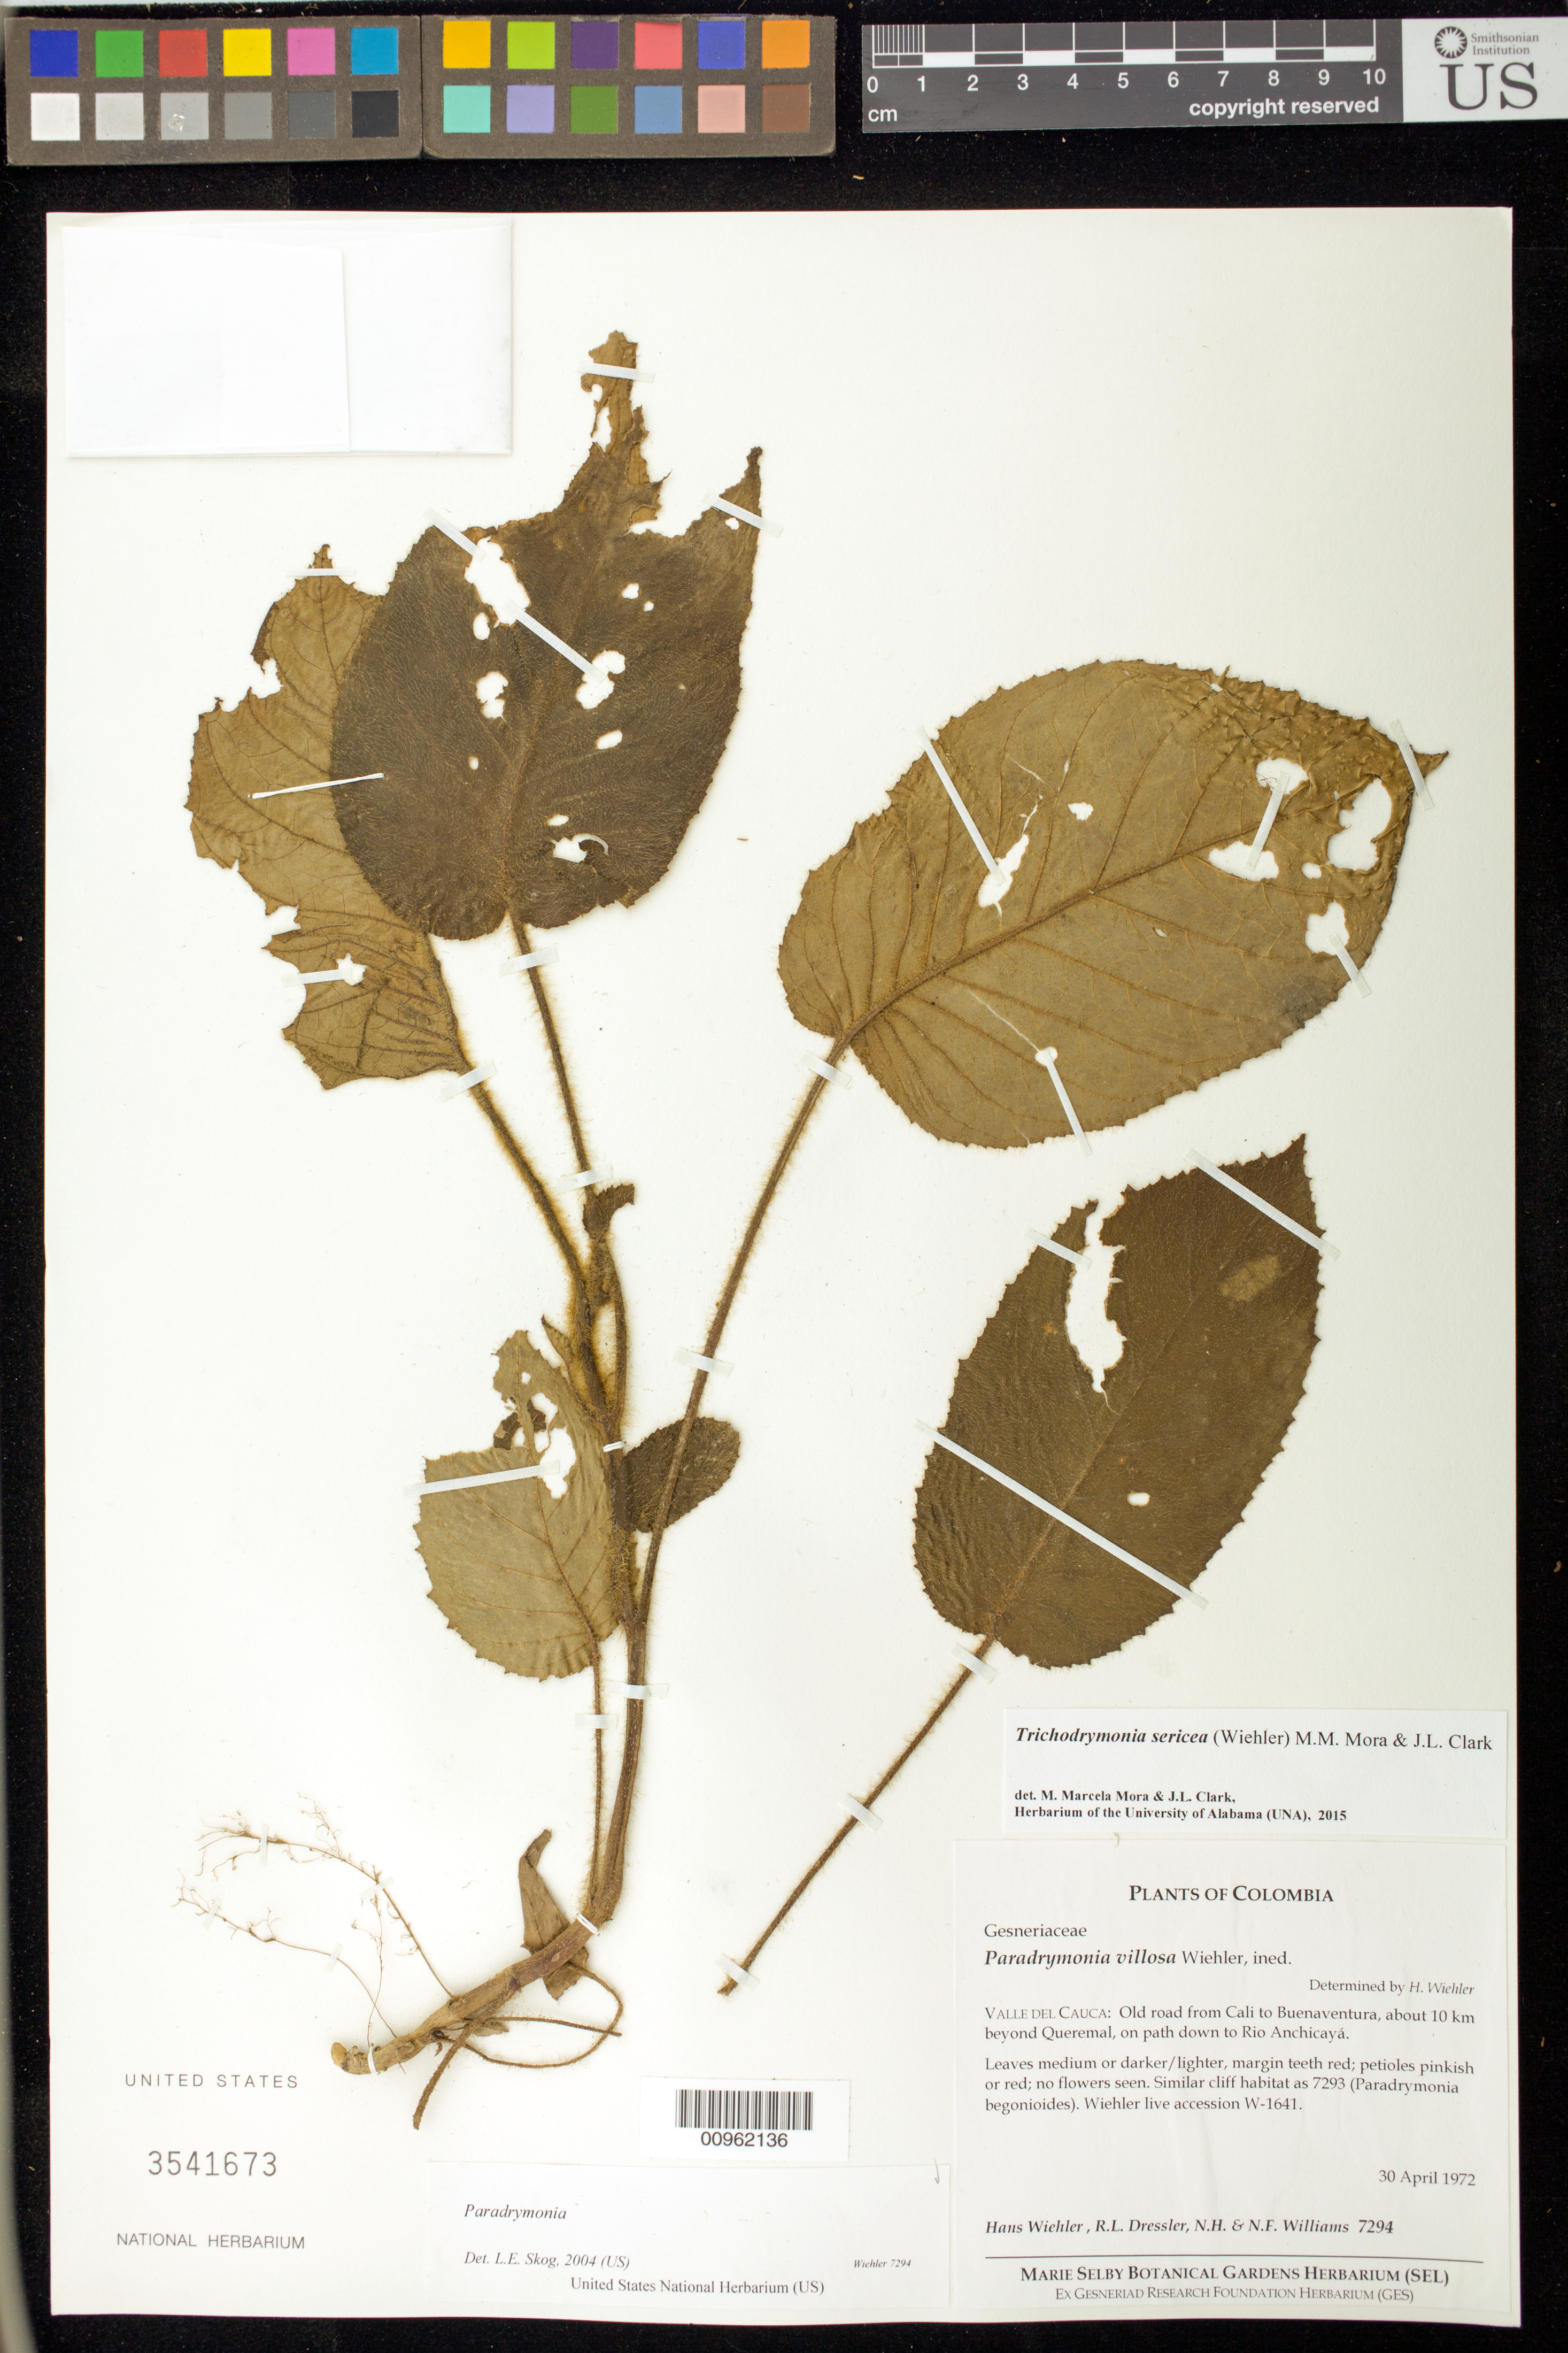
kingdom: Plantae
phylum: Tracheophyta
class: Magnoliopsida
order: Lamiales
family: Gesneriaceae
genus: Trichodrymonia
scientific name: Trichodrymonia sericea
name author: (Wiehler) M.M. Mora & J.L. Clark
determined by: Mora, M. M.; Clark, J. L.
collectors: H. J. Wiehler, R. Dressler & N. Williams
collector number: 7294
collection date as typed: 30 Apr 1972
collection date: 1972-04-30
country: Colombia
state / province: Valle del Cauca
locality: Valle del Cauca: old road from Cali to Buenaventura, about 10 km beyond Queremal, on path down to Rio Anchicayá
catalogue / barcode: US 3541673